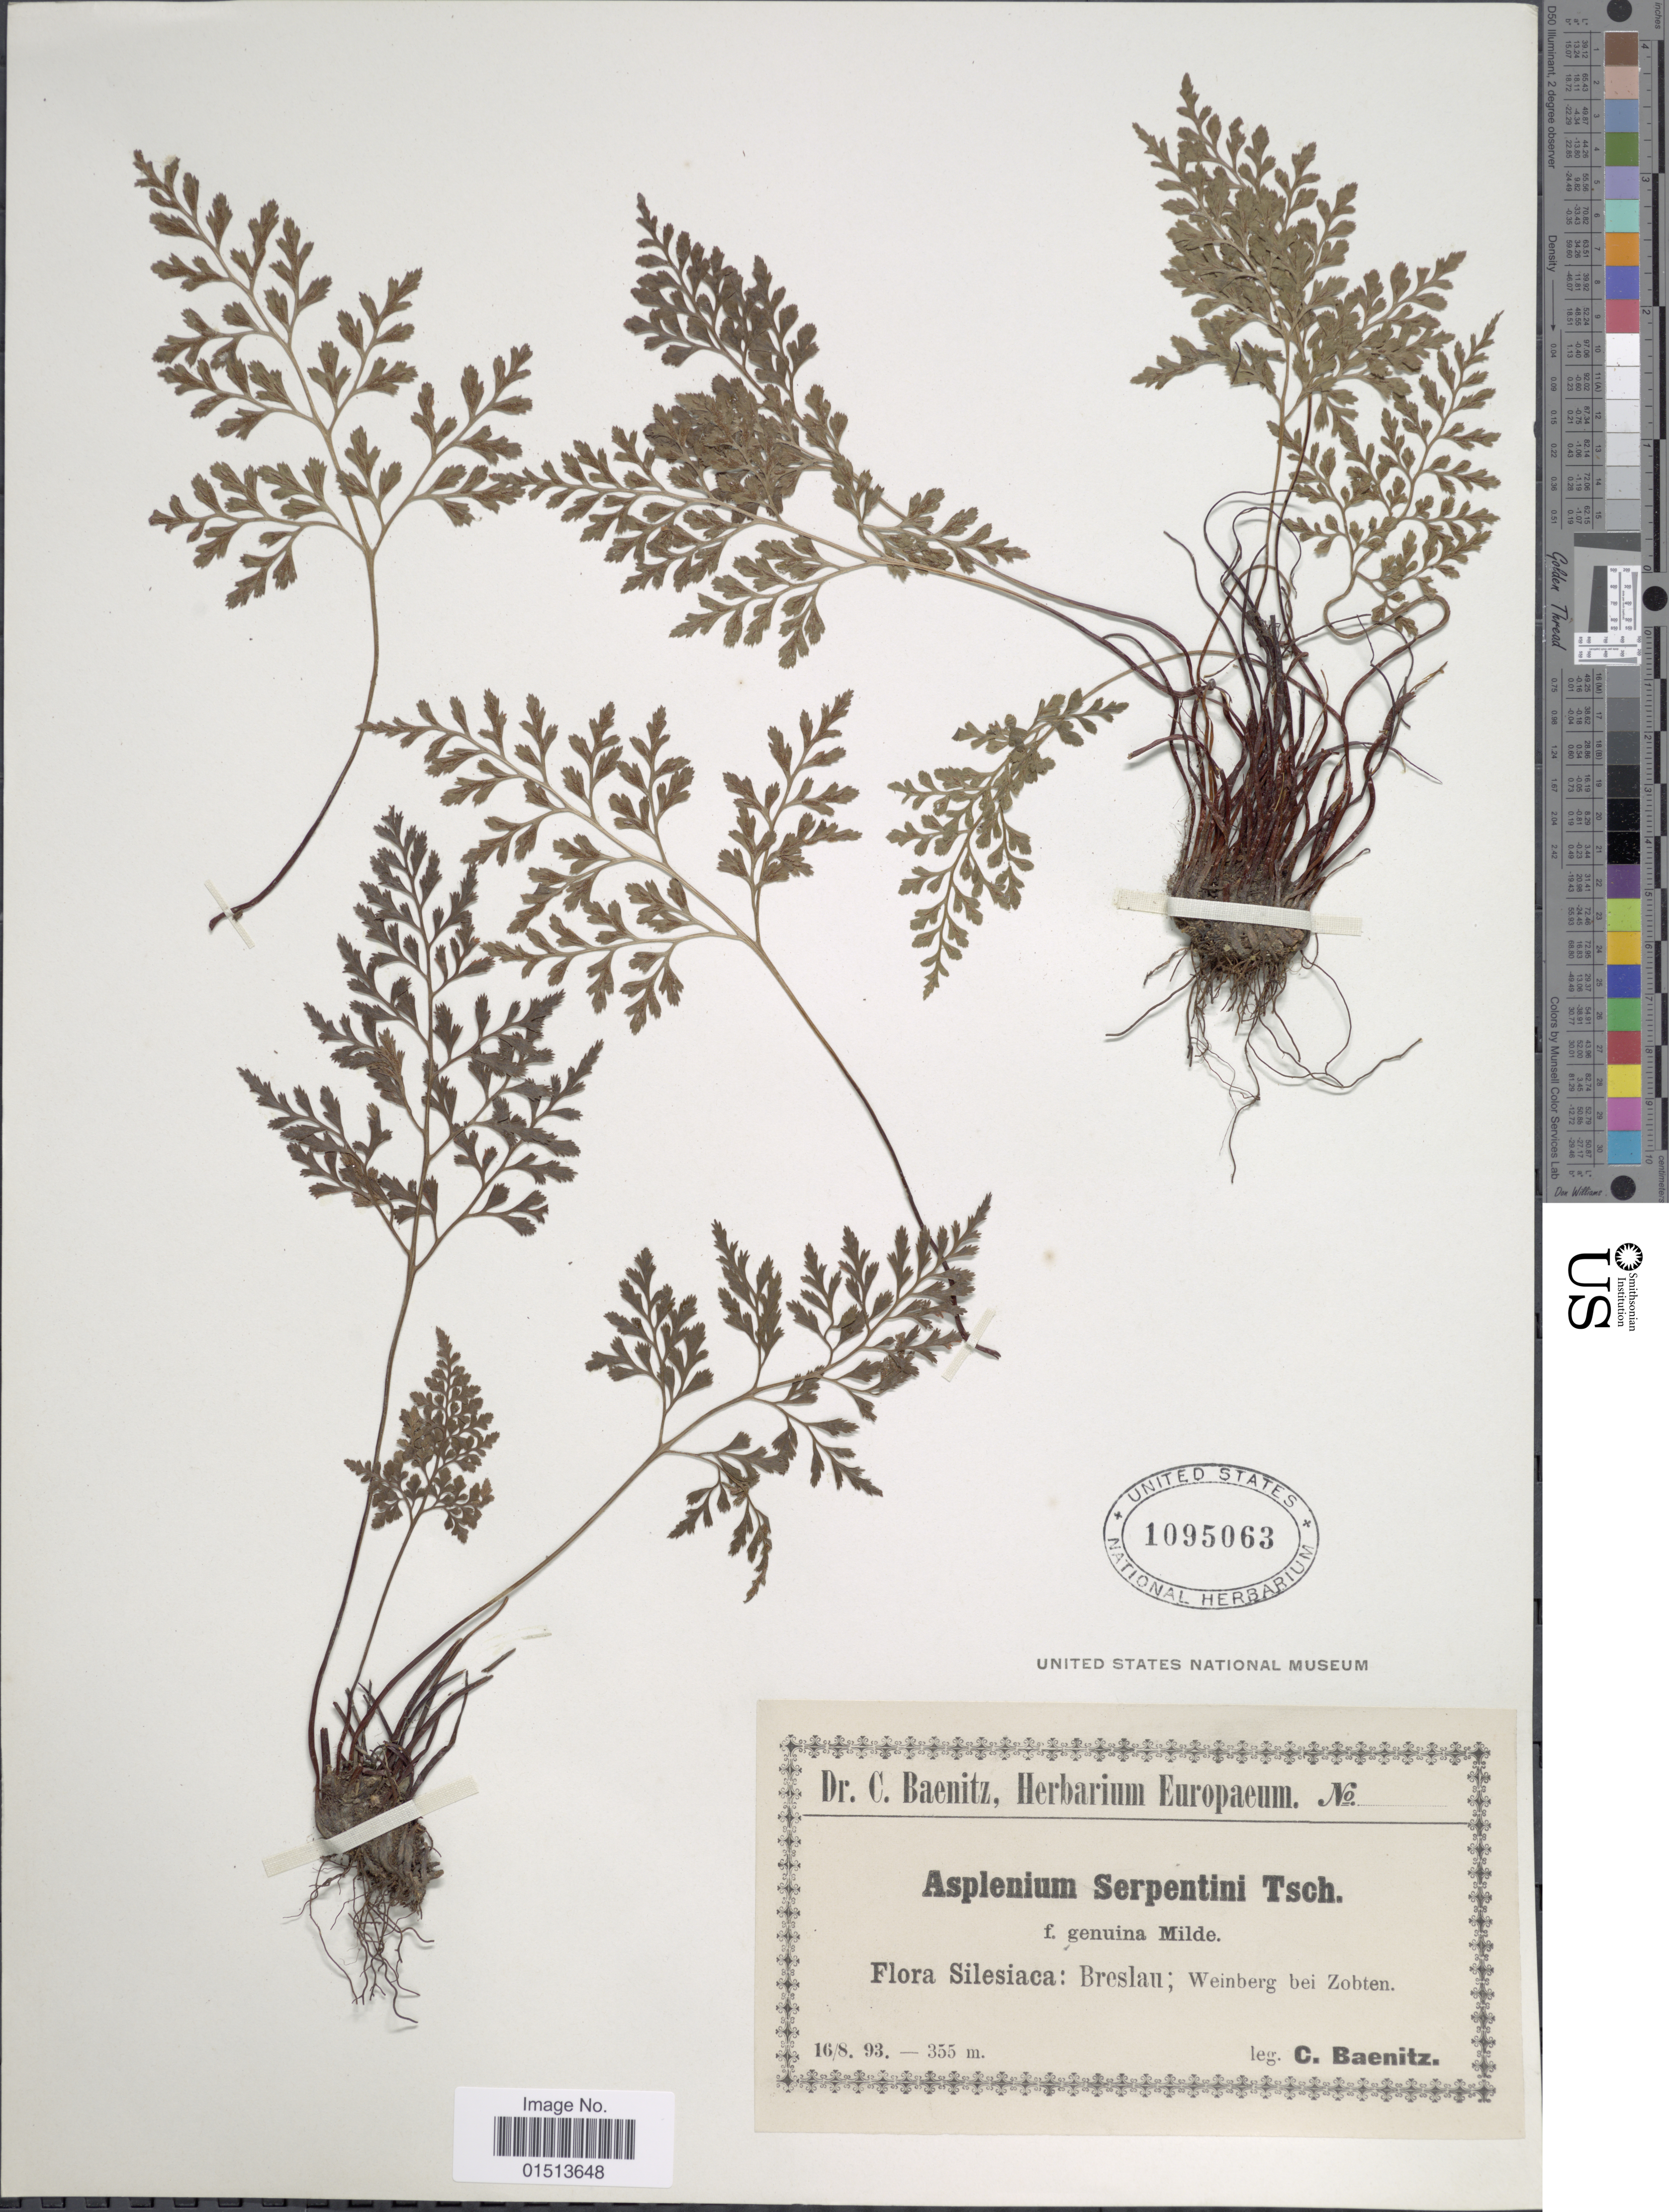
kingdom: Plantae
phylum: Tracheophyta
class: Polypodiopsida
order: Polypodiales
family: Aspleniaceae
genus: Asplenium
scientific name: Asplenium adiantum-nigrum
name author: L.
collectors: C. G. Baenitz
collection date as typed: Transcribed d/m/y: 16/8/93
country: Poland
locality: Silesiaca: Breslau; Weinberg bei Zobten.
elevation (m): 355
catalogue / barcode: US 1095063